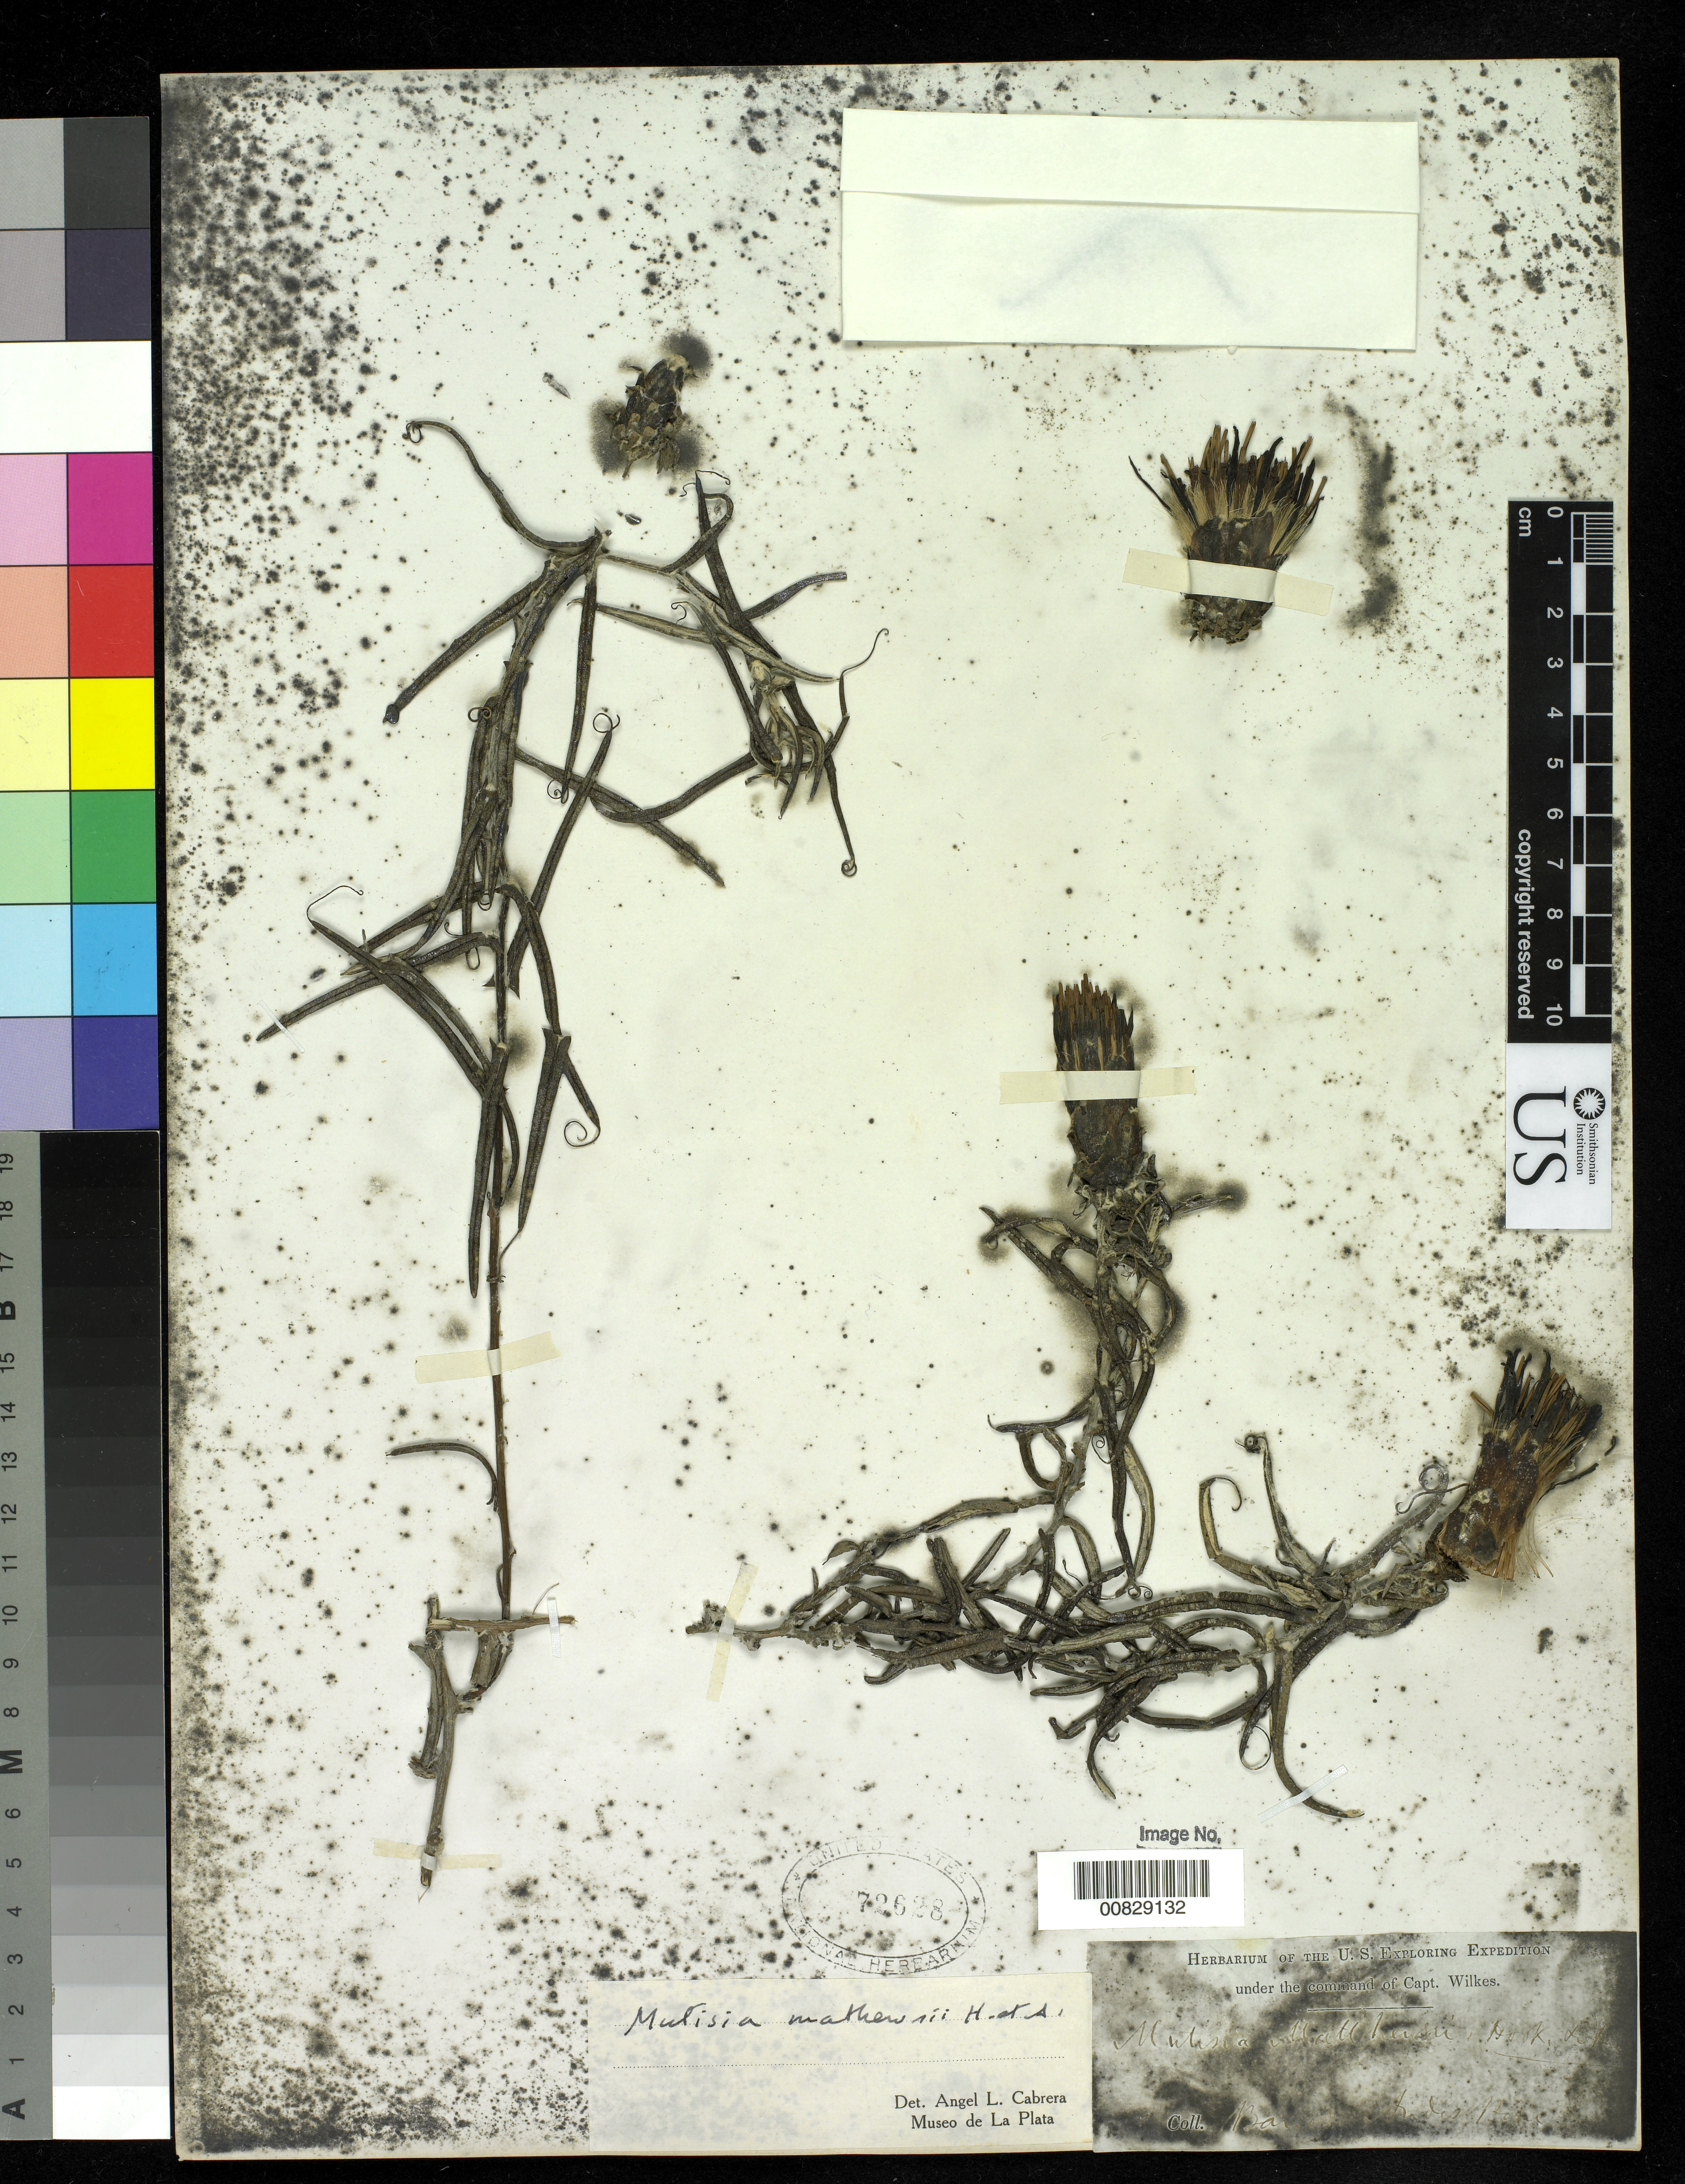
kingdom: Plantae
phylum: Tracheophyta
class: Magnoliopsida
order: Asterales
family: Asteraceae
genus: Mutisia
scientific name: Mutisia mathewsii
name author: Hook. & Arn.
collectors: Wilkes Explor. Exped.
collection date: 1838/1842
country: Peru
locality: Banos, Andes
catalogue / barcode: US 72628